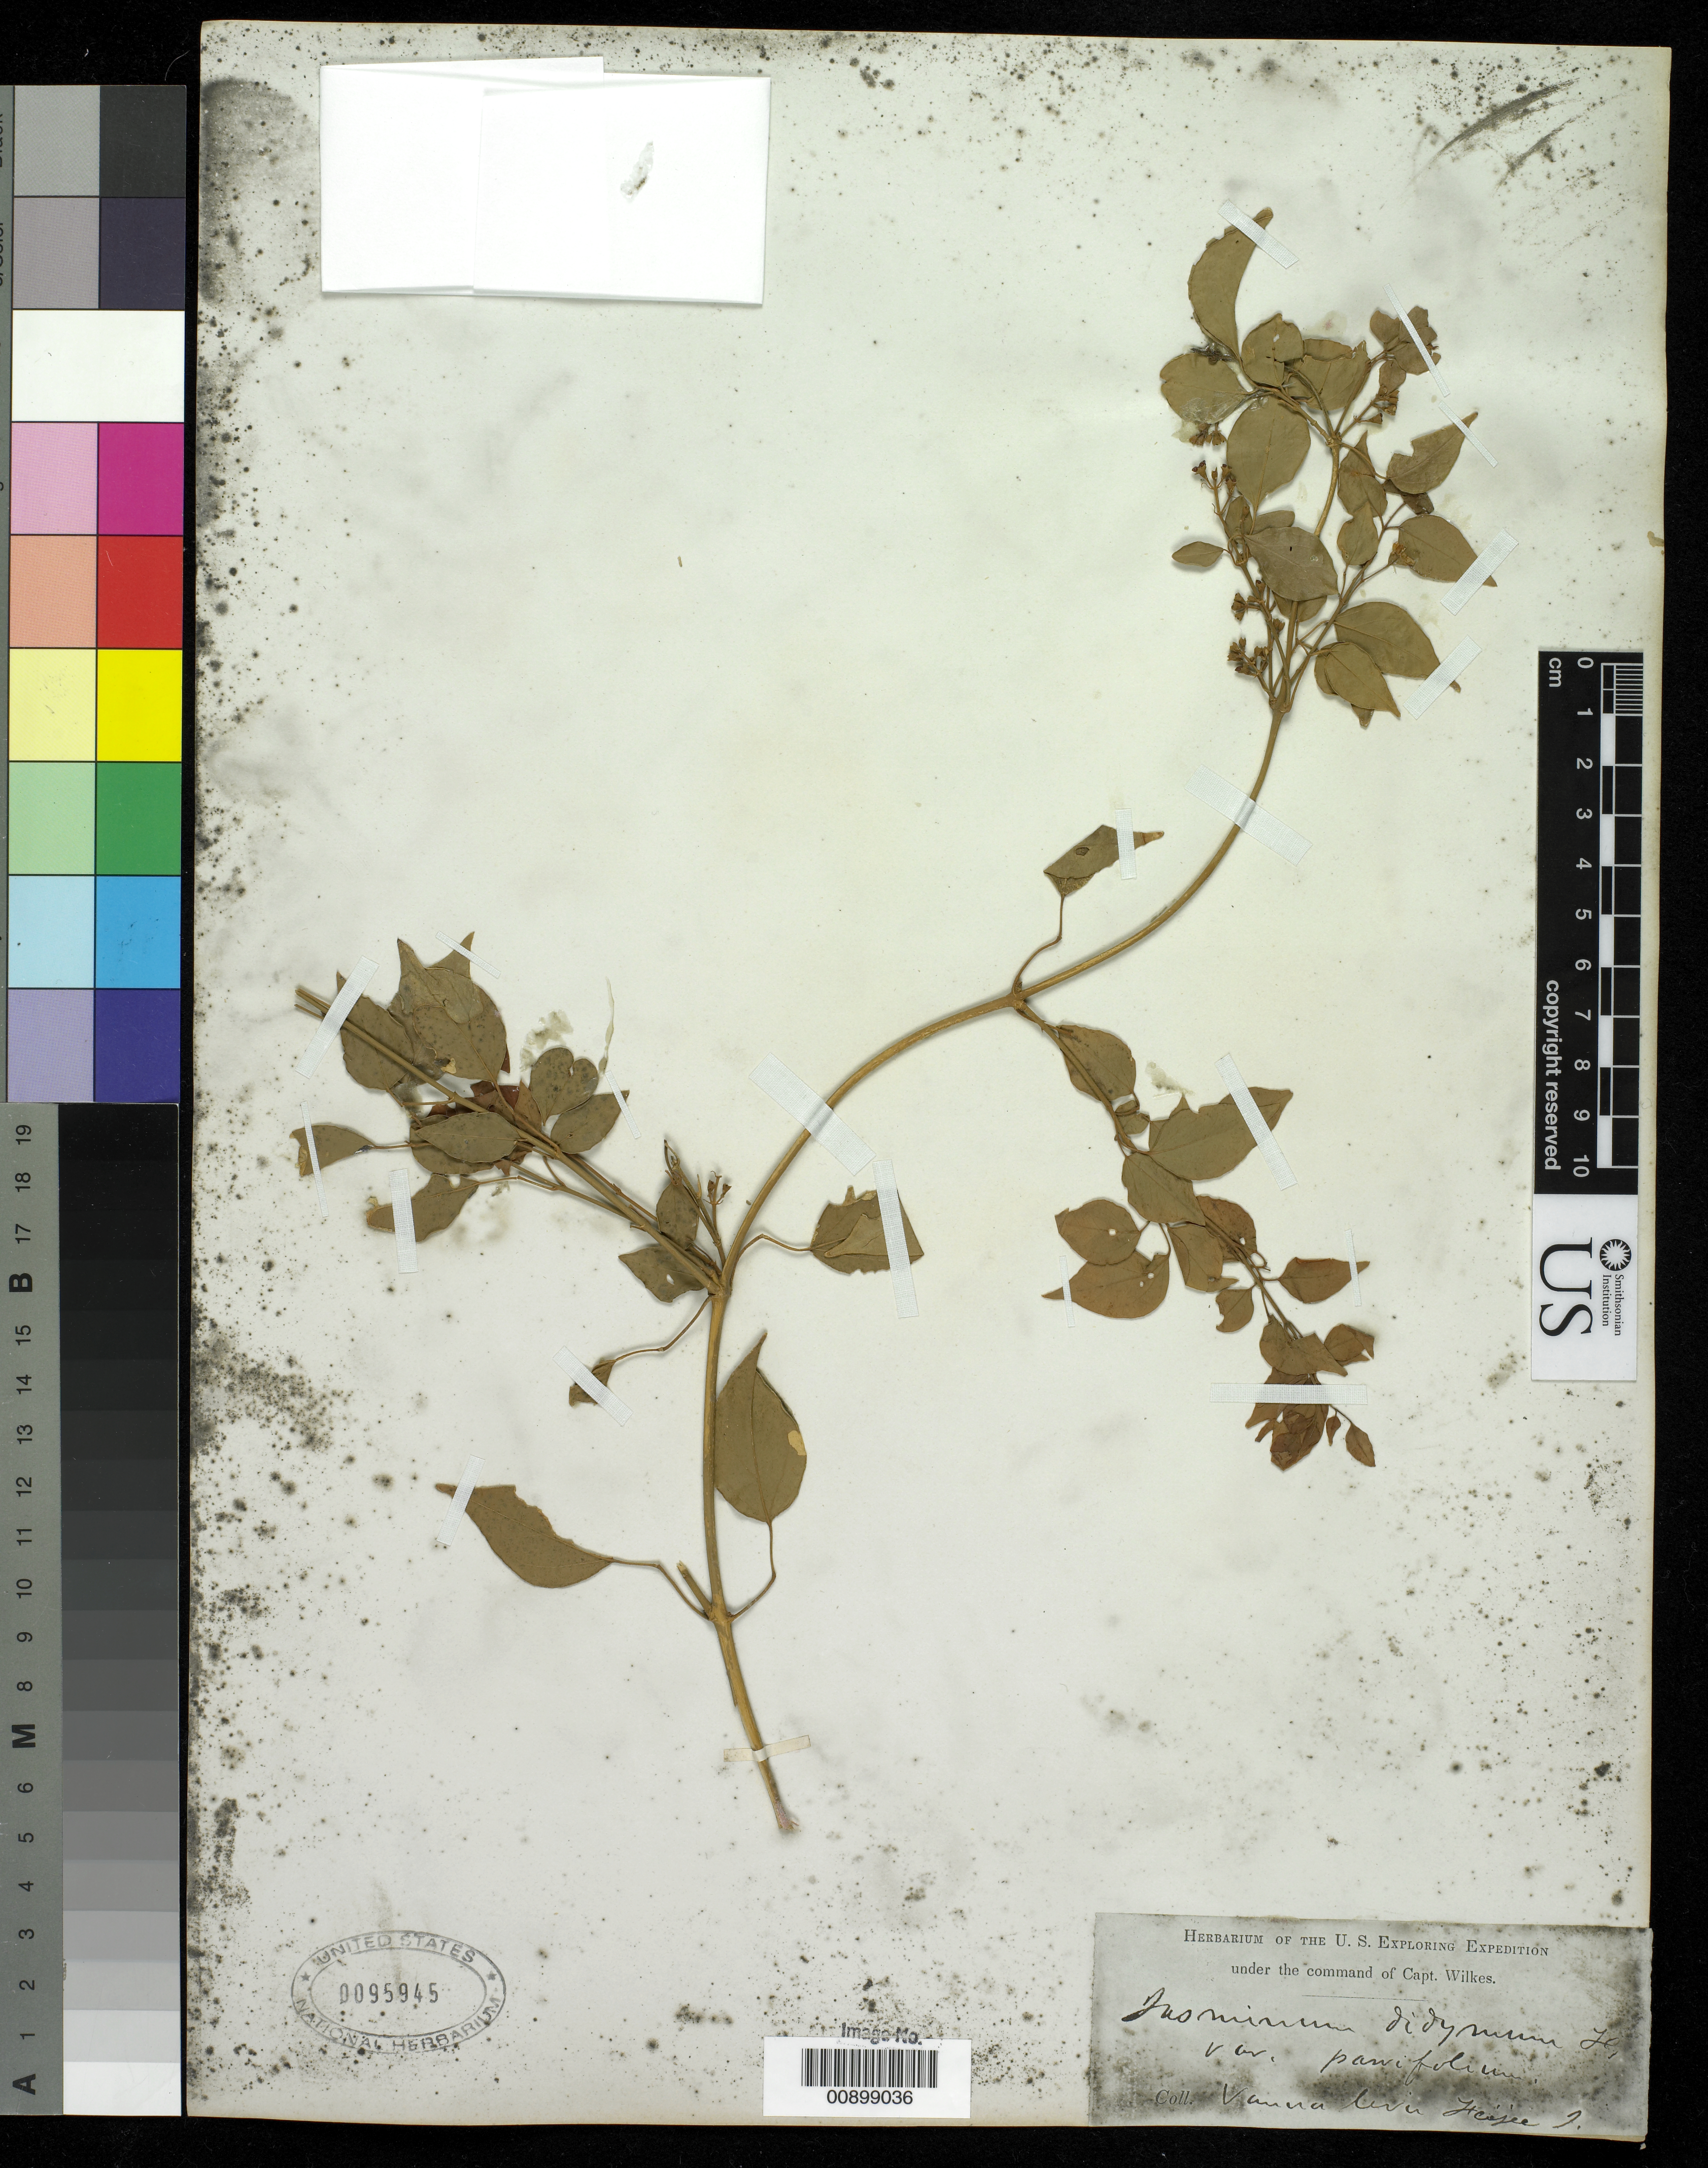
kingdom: Plantae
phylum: Tracheophyta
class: Magnoliopsida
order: Lamiales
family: Oleaceae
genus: Jasminum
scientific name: Jasminum didymum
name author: G. Forst.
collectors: Wilkes Explor. Exped.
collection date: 1838/1842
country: Fiji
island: Fulaga [Fulanga]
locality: Vanna levu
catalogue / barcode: US 95945